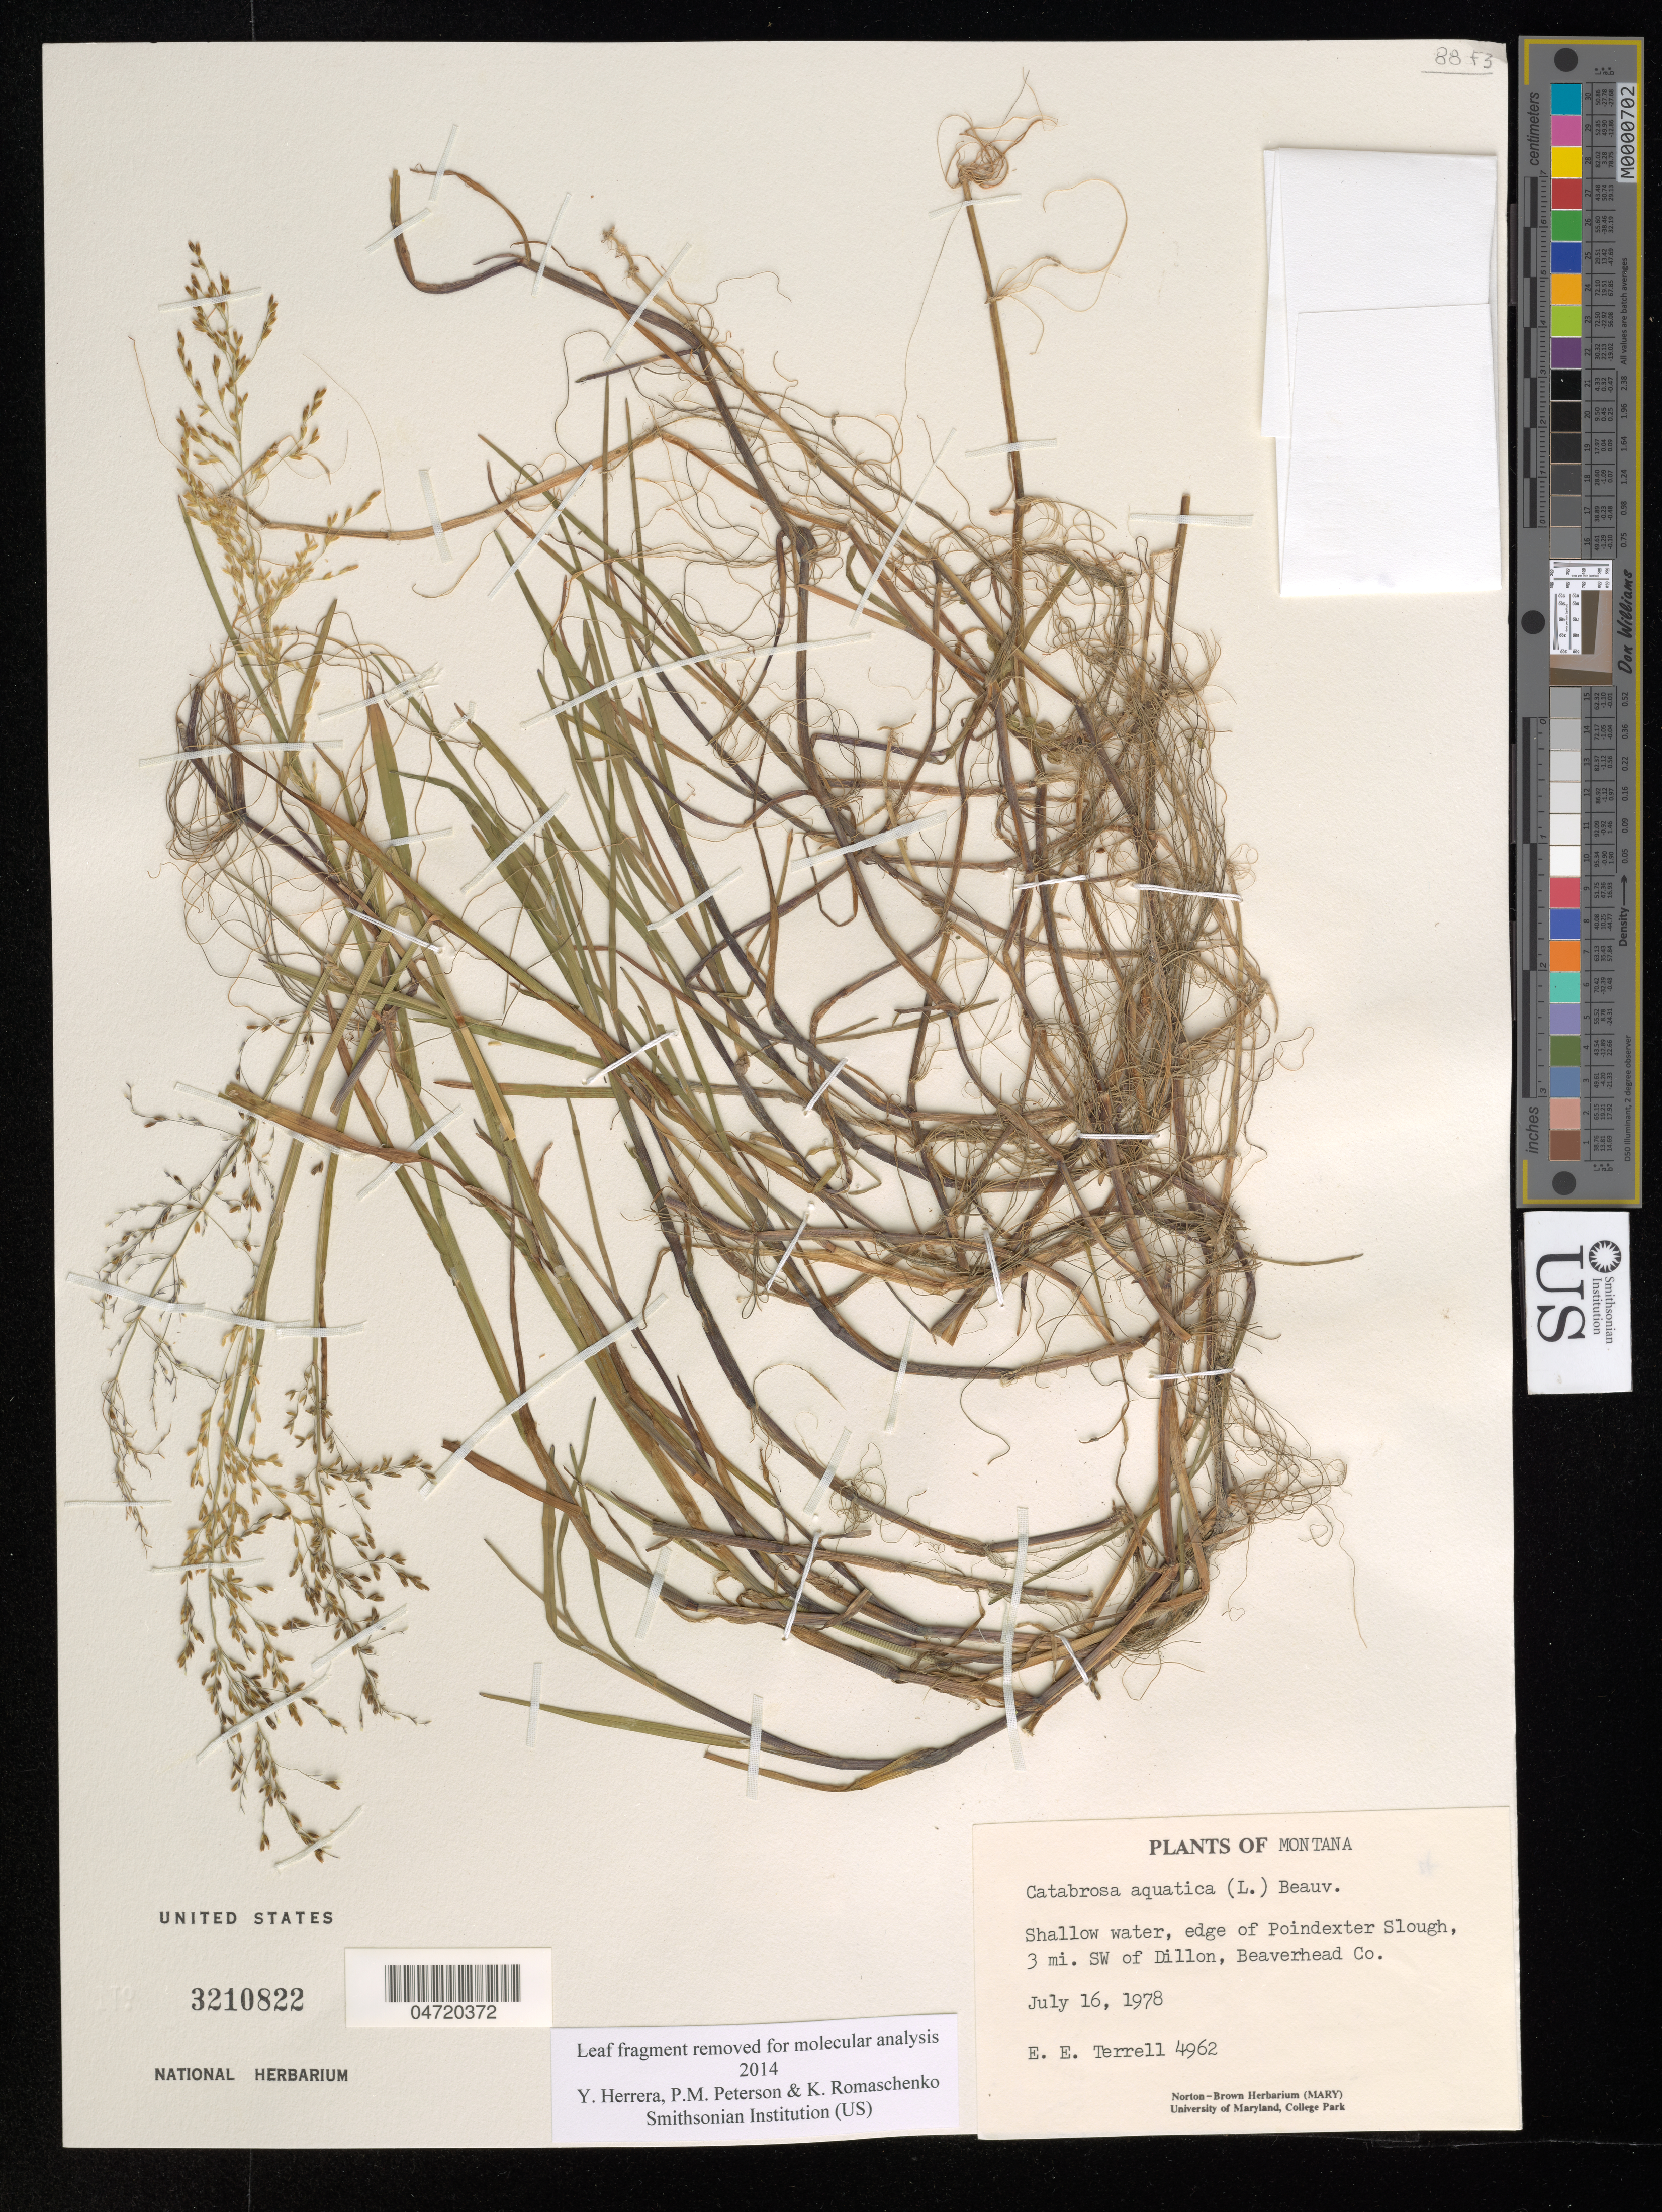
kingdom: Plantae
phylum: Tracheophyta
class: Liliopsida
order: Poales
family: Poaceae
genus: Catabrosa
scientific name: Catabrosa aquatica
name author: (L.) P. Beauv.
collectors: E. E. Terrell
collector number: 4962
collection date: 1978-07-16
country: United States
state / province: Montana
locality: Shallow water, edge of Poindexter Slough, 3 mi. SW of Dillon, Beaverhead Co.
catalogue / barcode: US 3210822